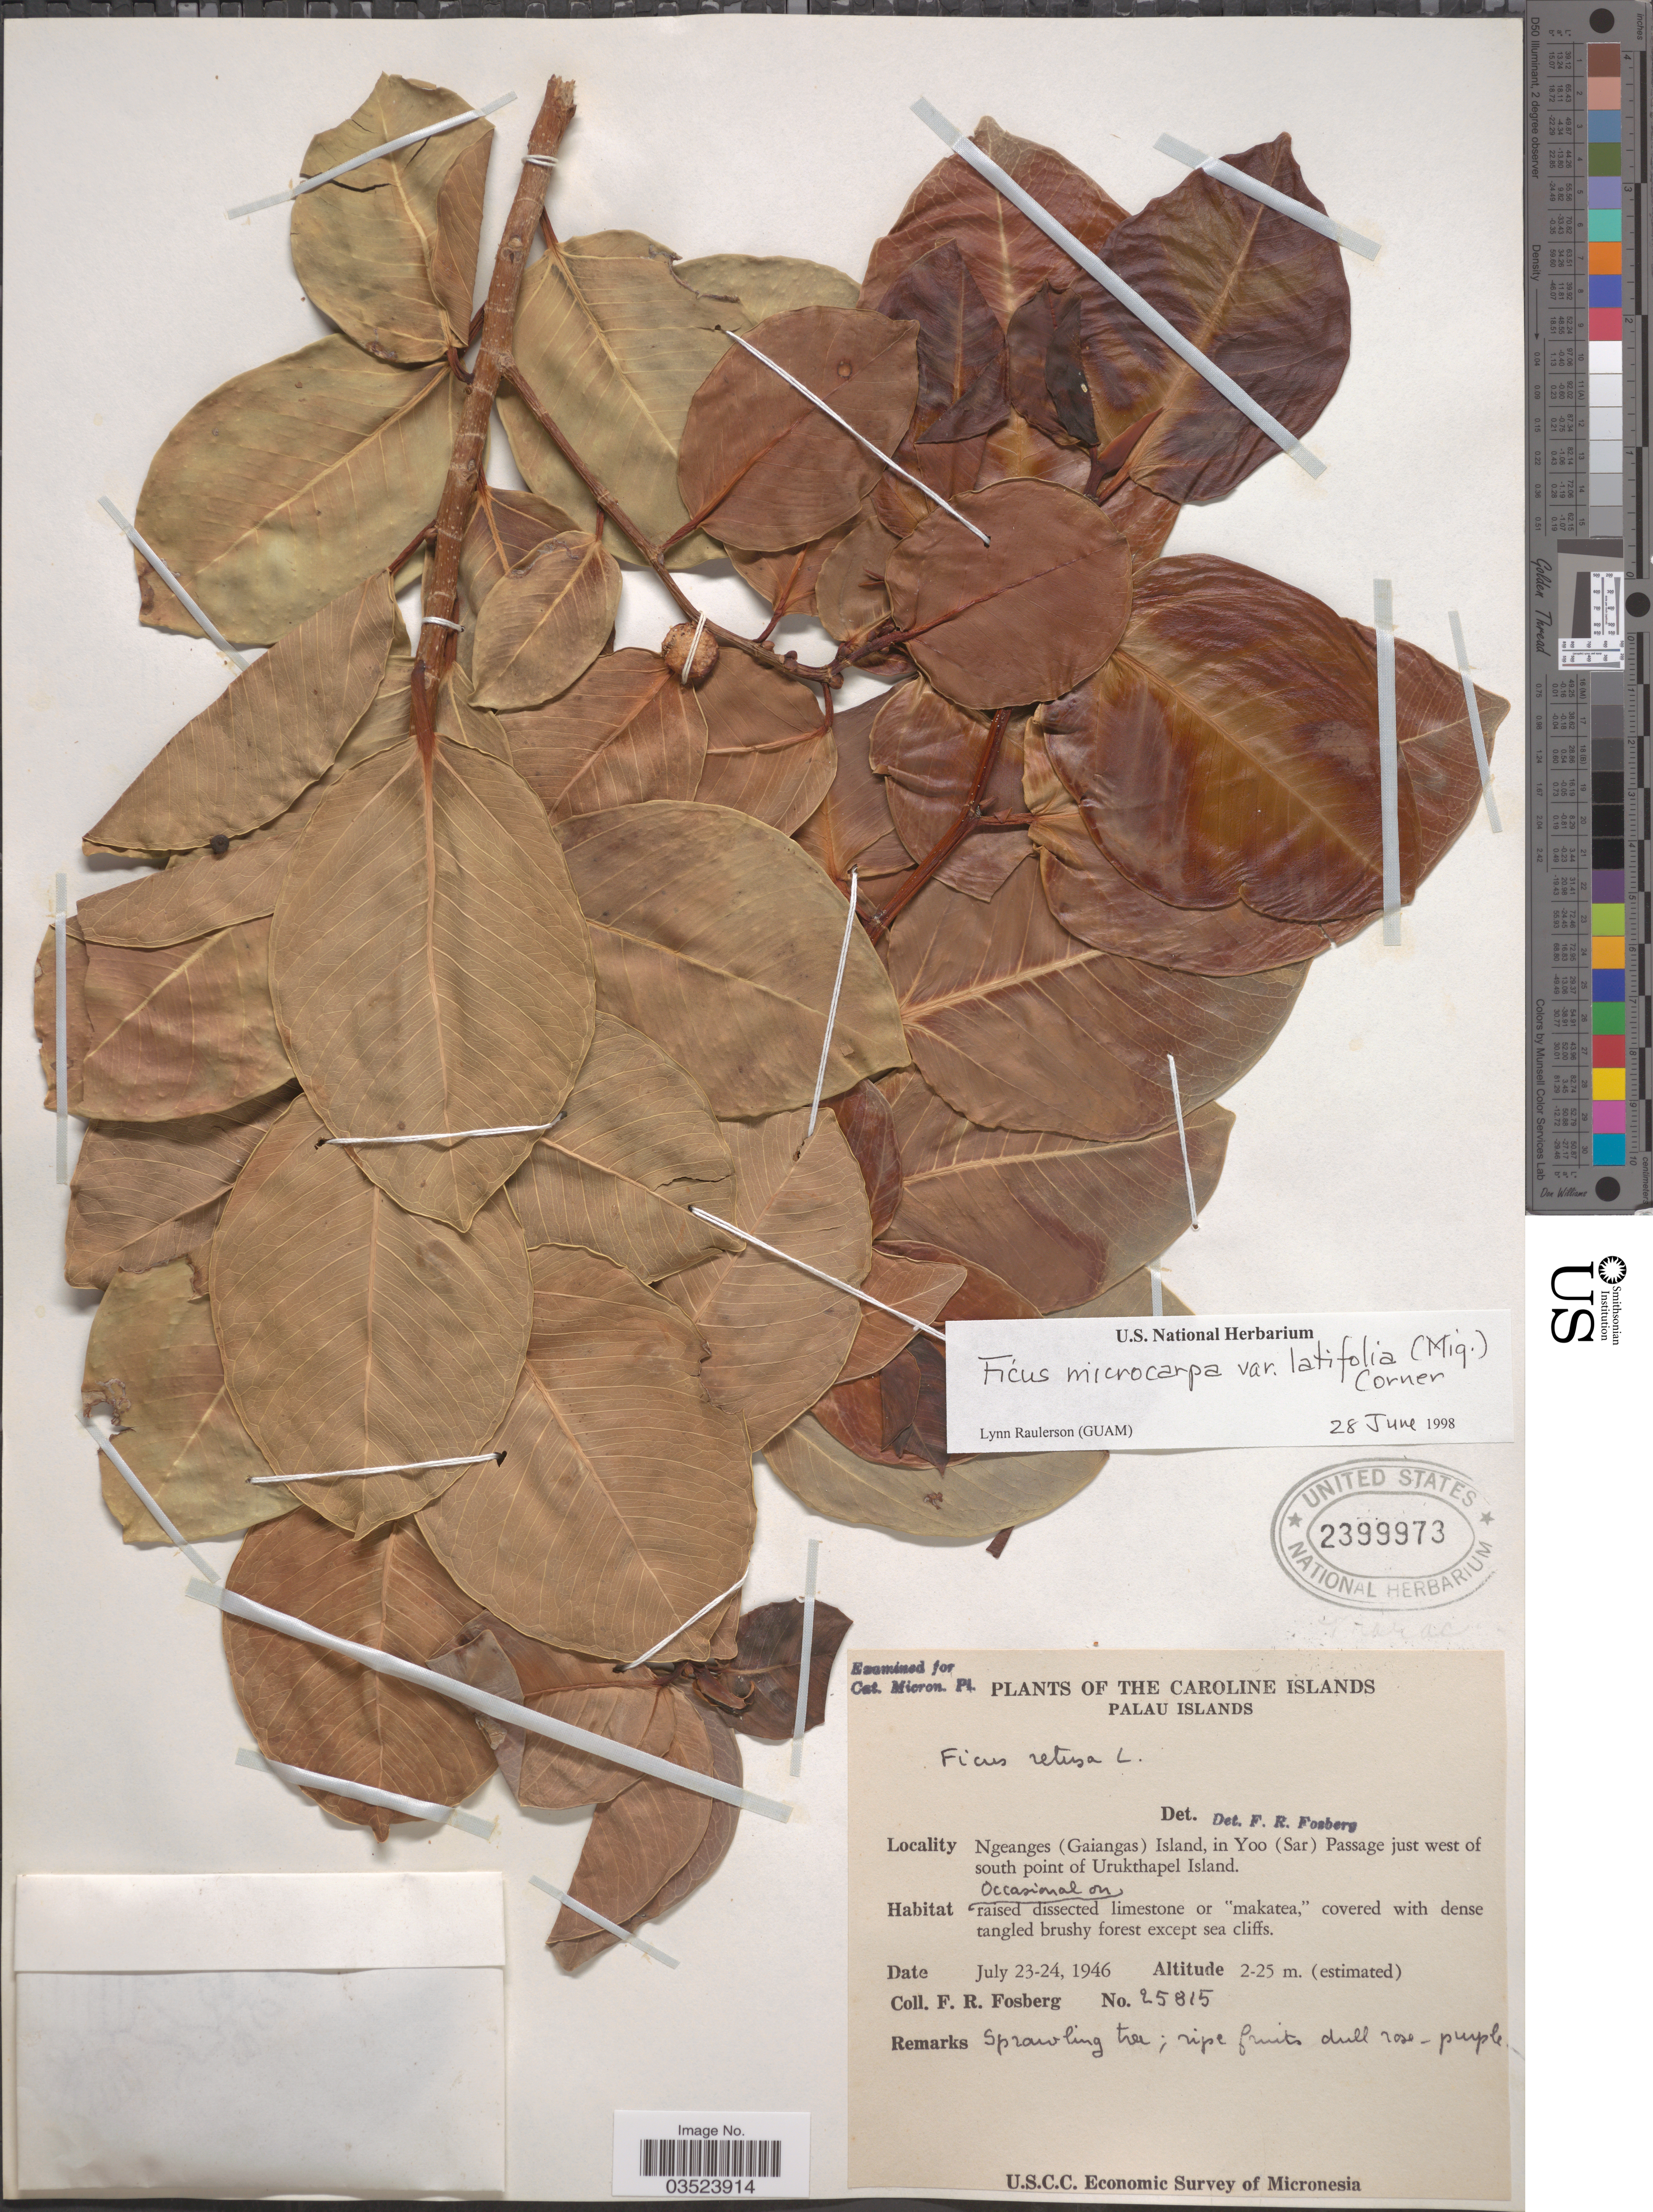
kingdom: Plantae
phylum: Tracheophyta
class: Magnoliopsida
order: Rosales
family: Moraceae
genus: Ficus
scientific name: Ficus microcarpa var. latifolia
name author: (Miq.) Corner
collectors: F. R. Fosberg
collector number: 25815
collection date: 1946-07-23/1946-07-24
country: Palau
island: Ngeanges (Gaiangas)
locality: The Caroline Islands. Palau Islands. Ngeanges (Gaiangas) Island, in Yoo (Sar) Passage just west of south point of Urukthapel Island.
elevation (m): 2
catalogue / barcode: US 2399973